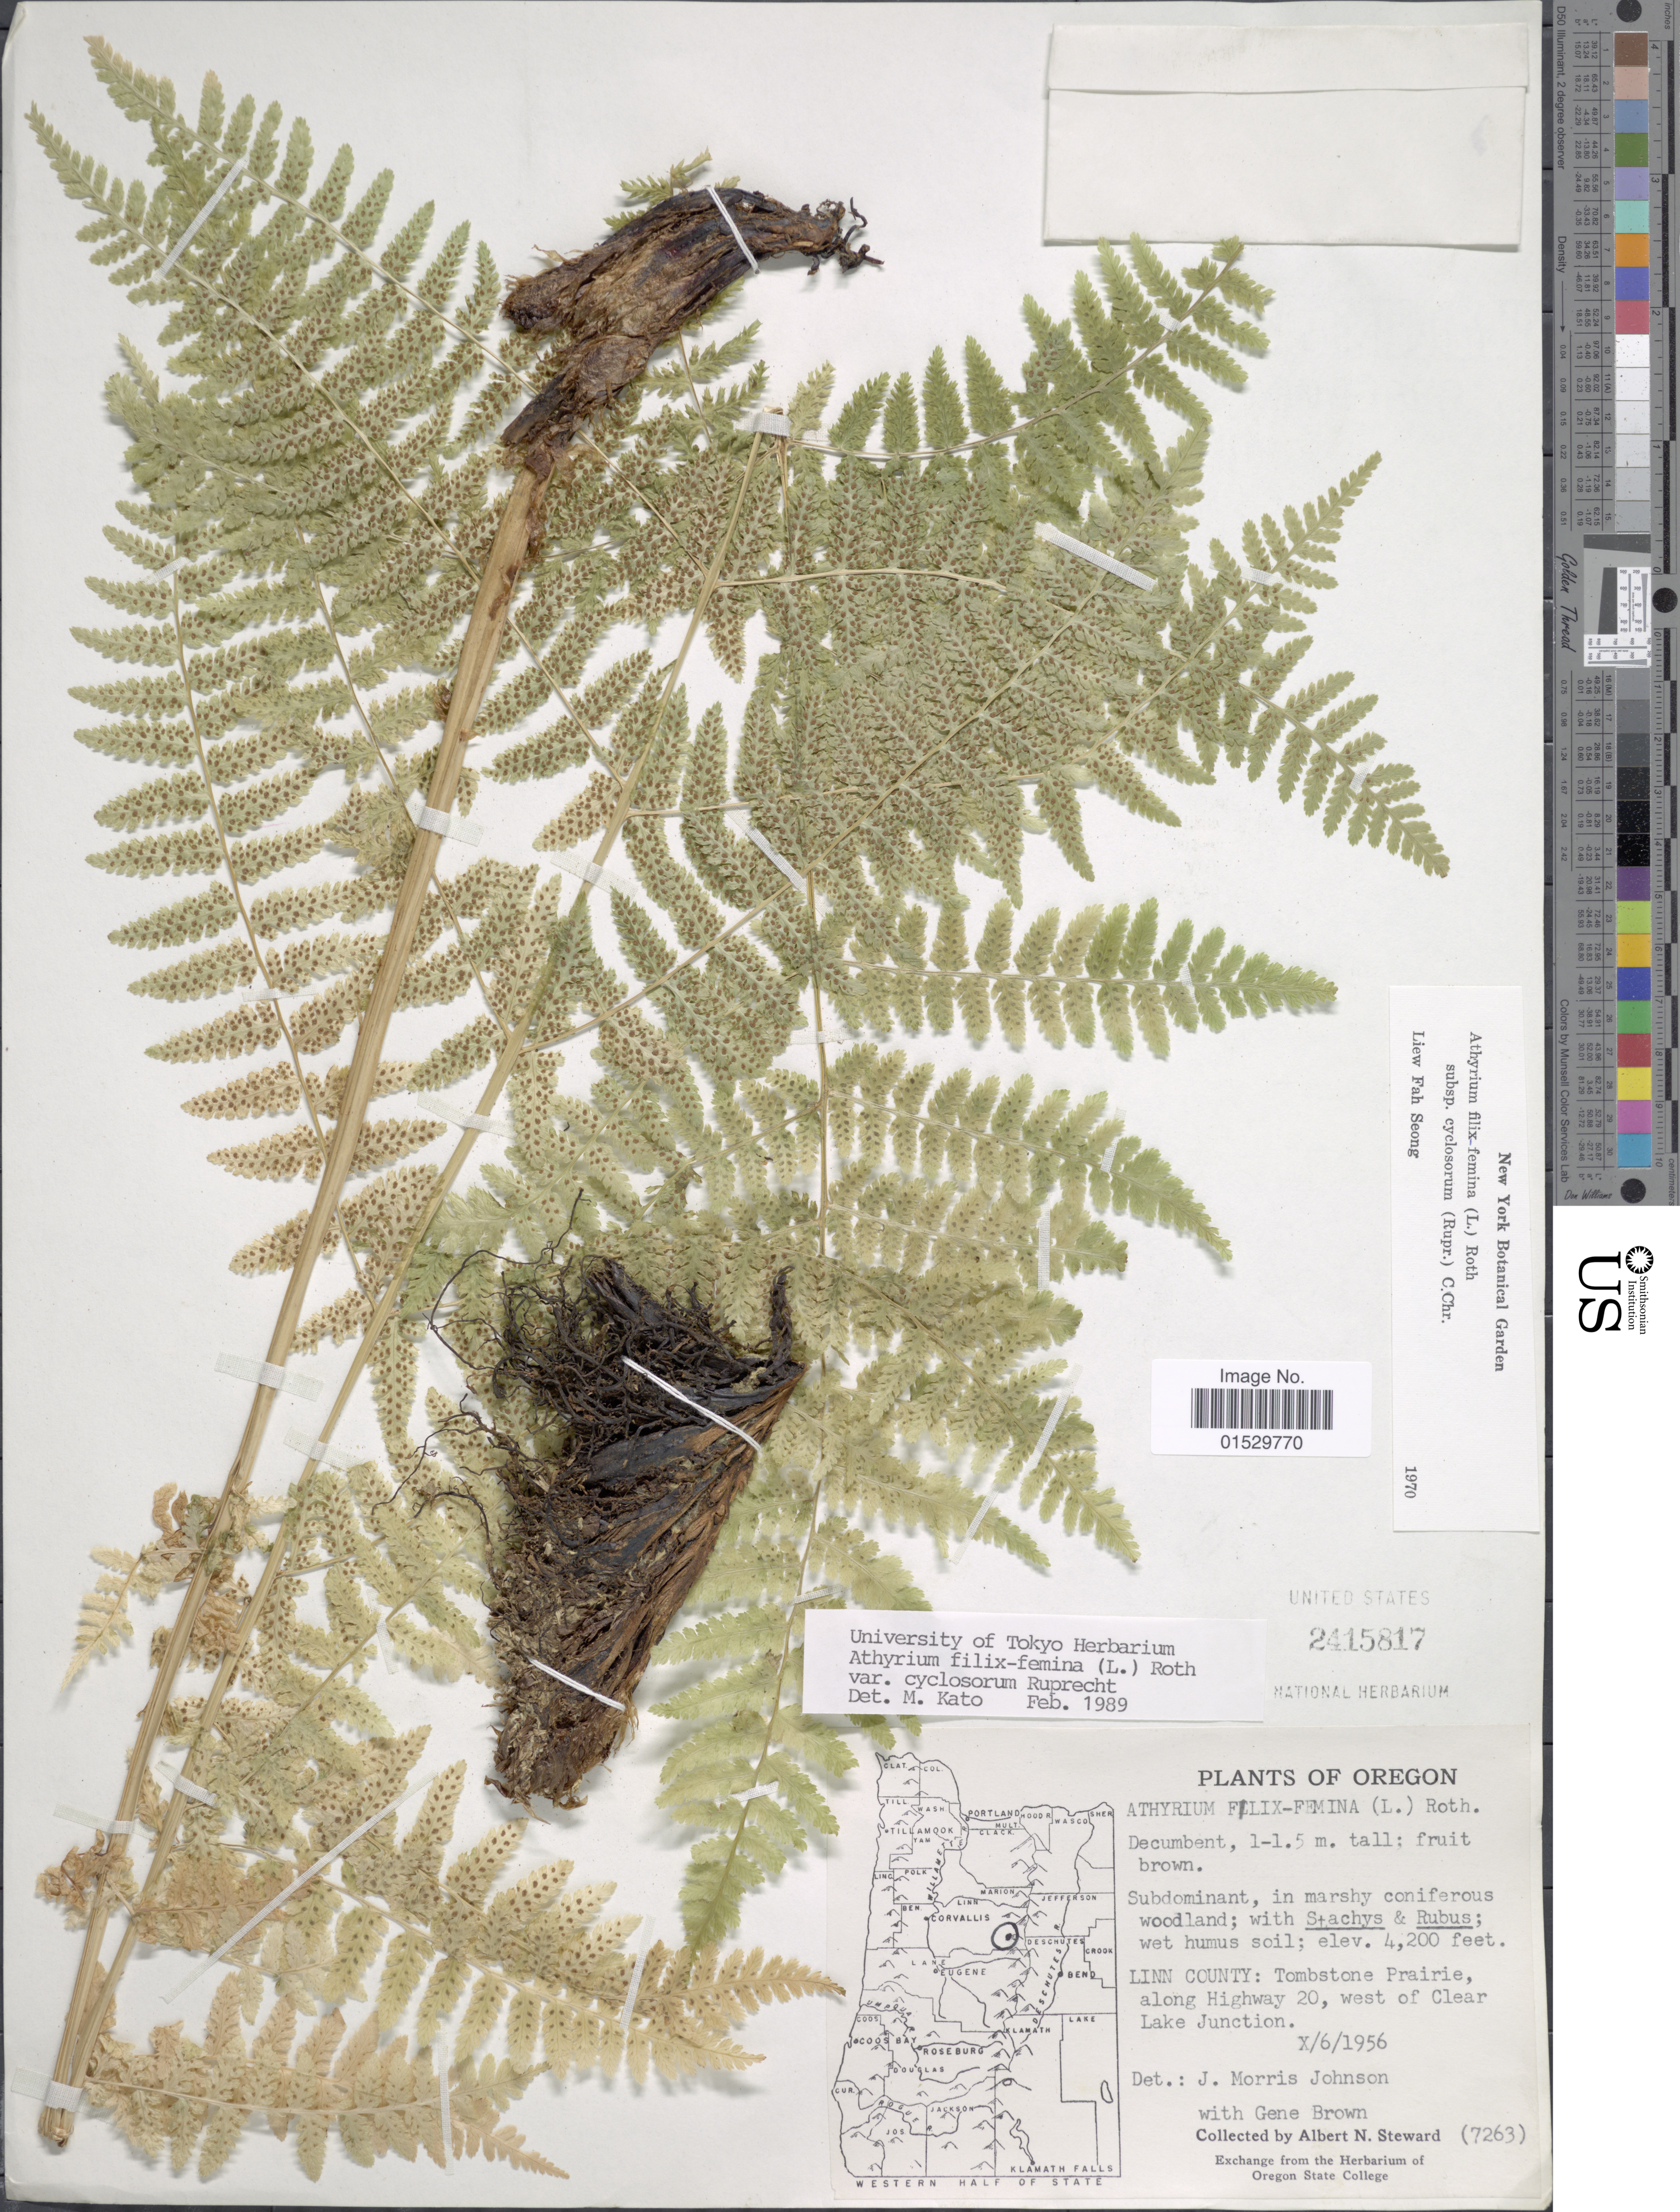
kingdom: Plantae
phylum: Tracheophyta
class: Polypodiopsida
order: Polypodiales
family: Athyriaceae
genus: Athyrium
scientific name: Athyrium filix-femina subsp. cyclosorum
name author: (Rupr.) C. Chr.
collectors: A. N. Steward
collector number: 7263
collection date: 1956-10-06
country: United States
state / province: Oregon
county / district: Linn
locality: Linn County: Tombstone Prairie, along Highway 20, west of Clear Lake Junction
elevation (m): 1280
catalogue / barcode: US 2415817